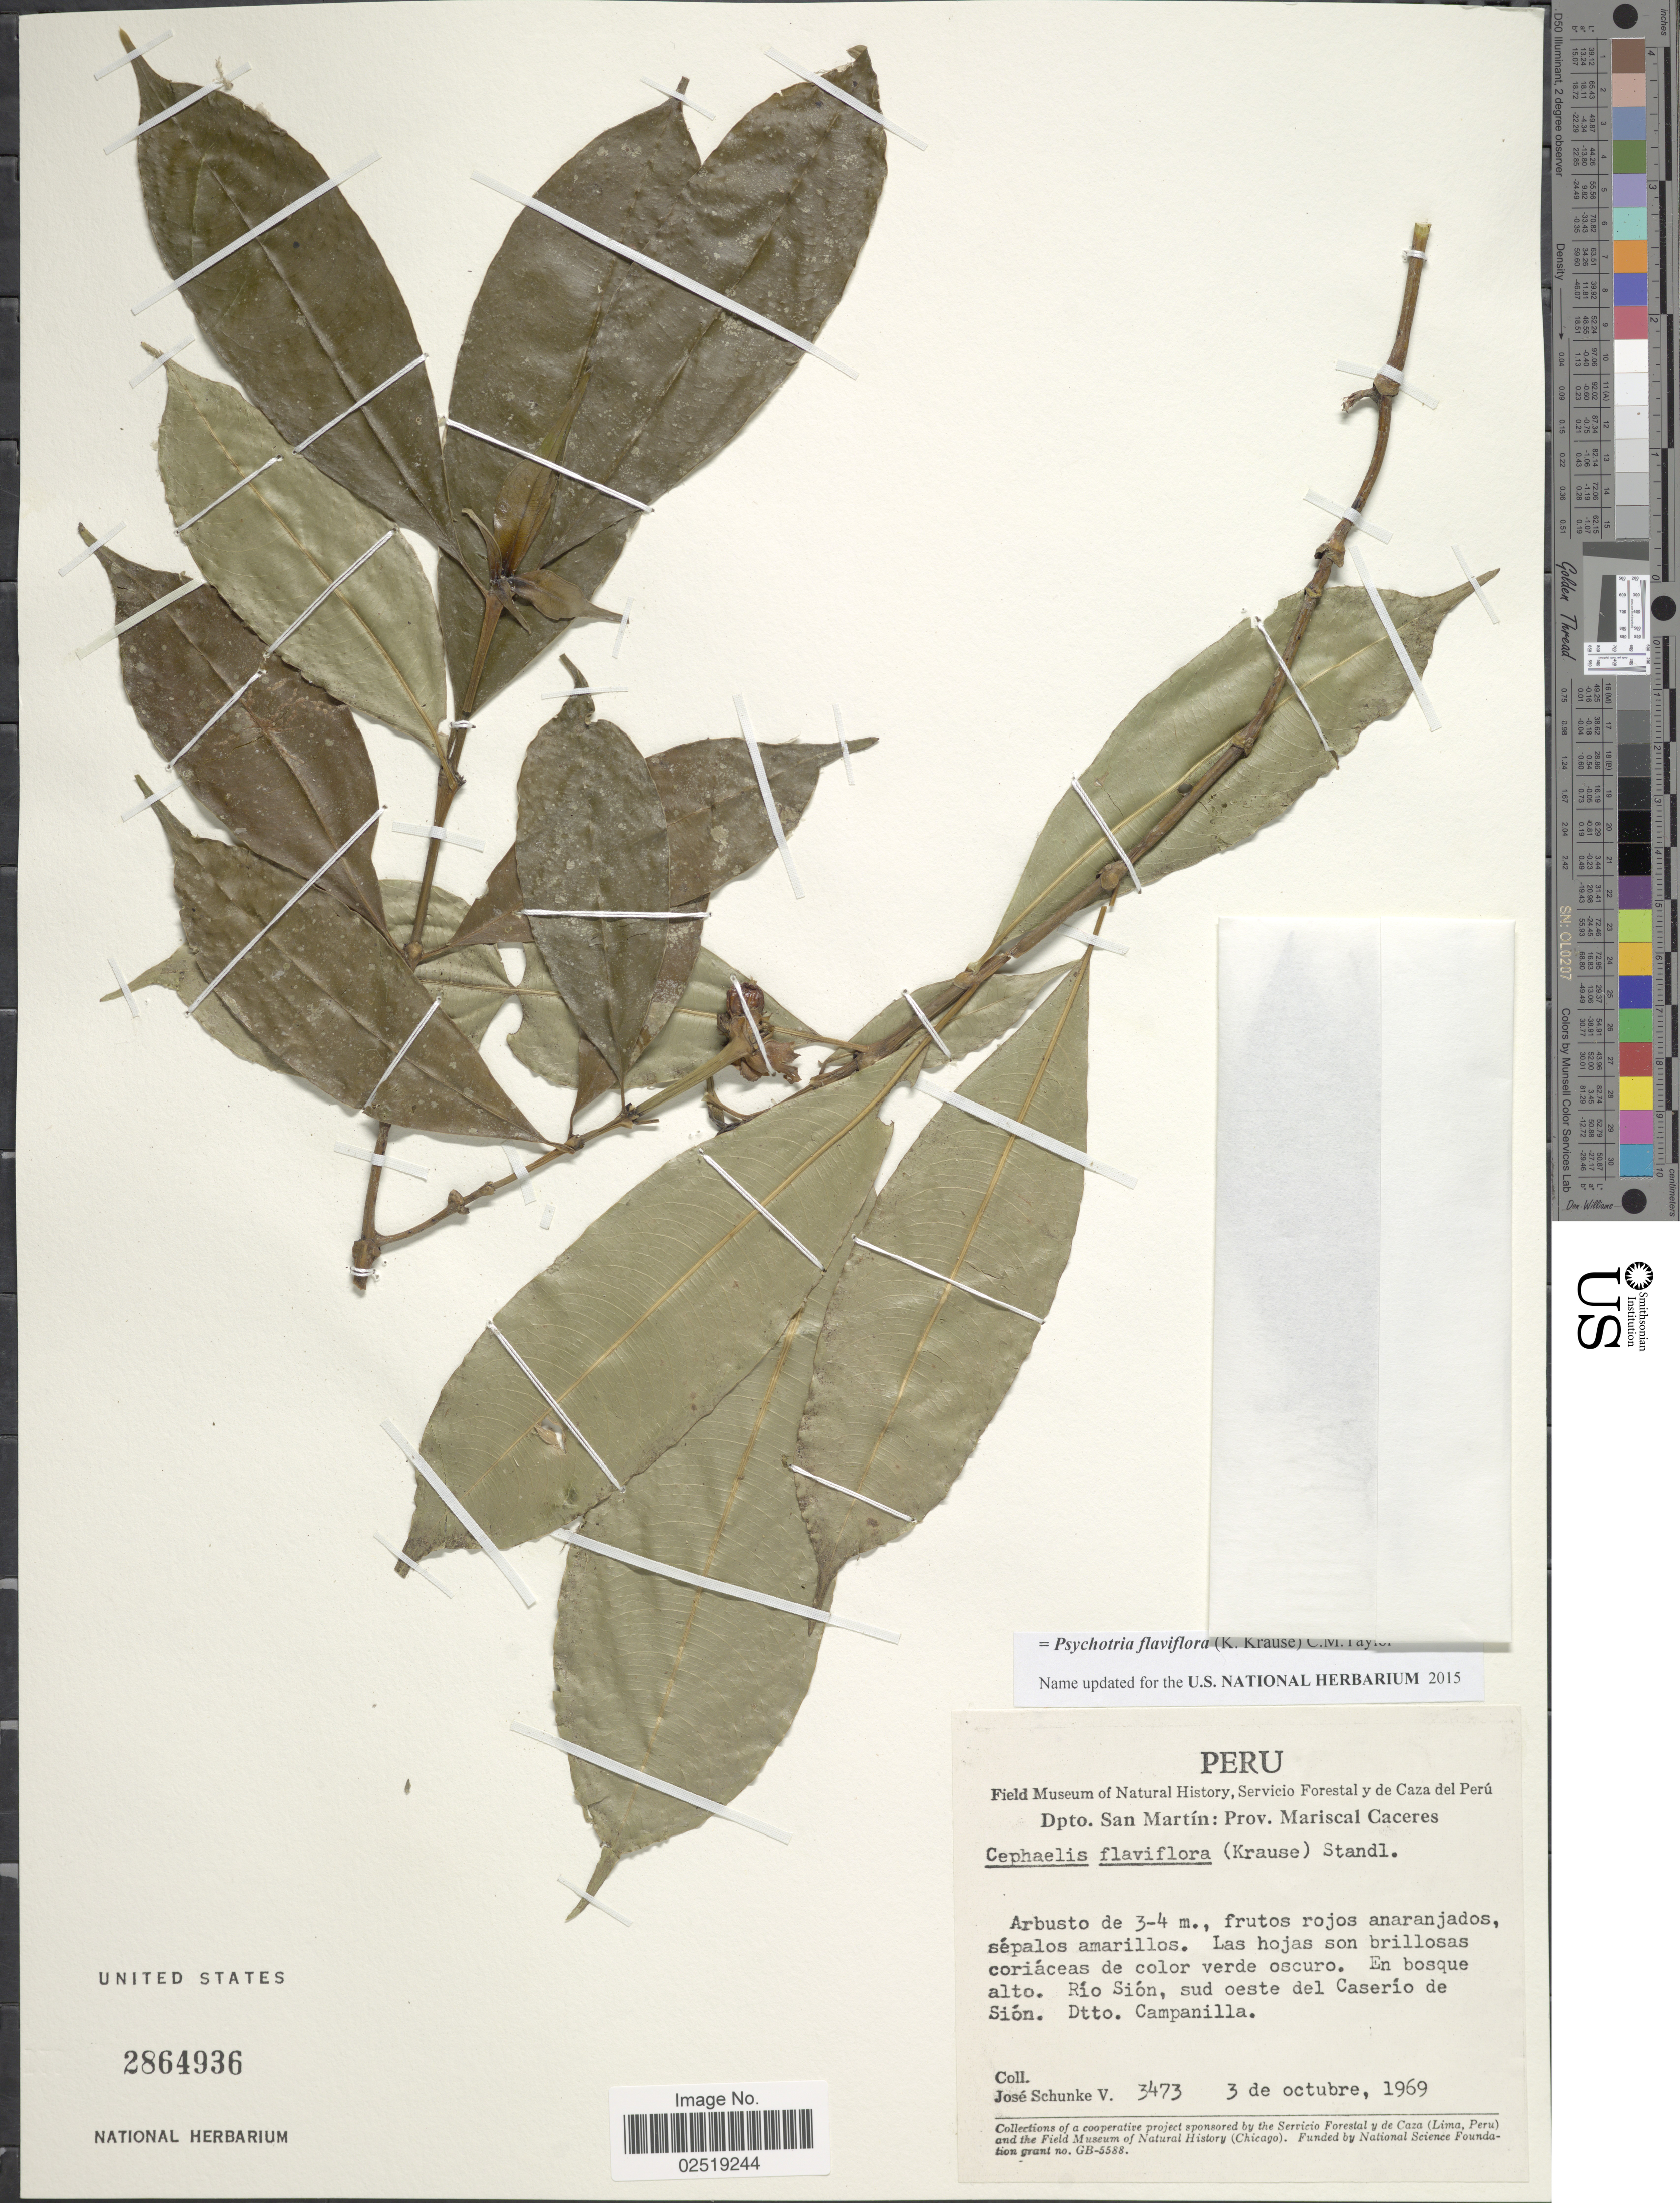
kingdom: Plantae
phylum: Tracheophyta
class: Magnoliopsida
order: Gentianales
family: Rubiaceae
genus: Psychotria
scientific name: Psychotria flaviflora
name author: (K. Krause) C.M. Taylor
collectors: J. Schunke Vigo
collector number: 3473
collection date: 1969-10-03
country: Peru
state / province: San Martín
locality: Prov. Mariscal Caceres. Rio Sion, sud oeste del Caserio de Sion. Dtto. Campanilla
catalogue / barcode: US 2864936